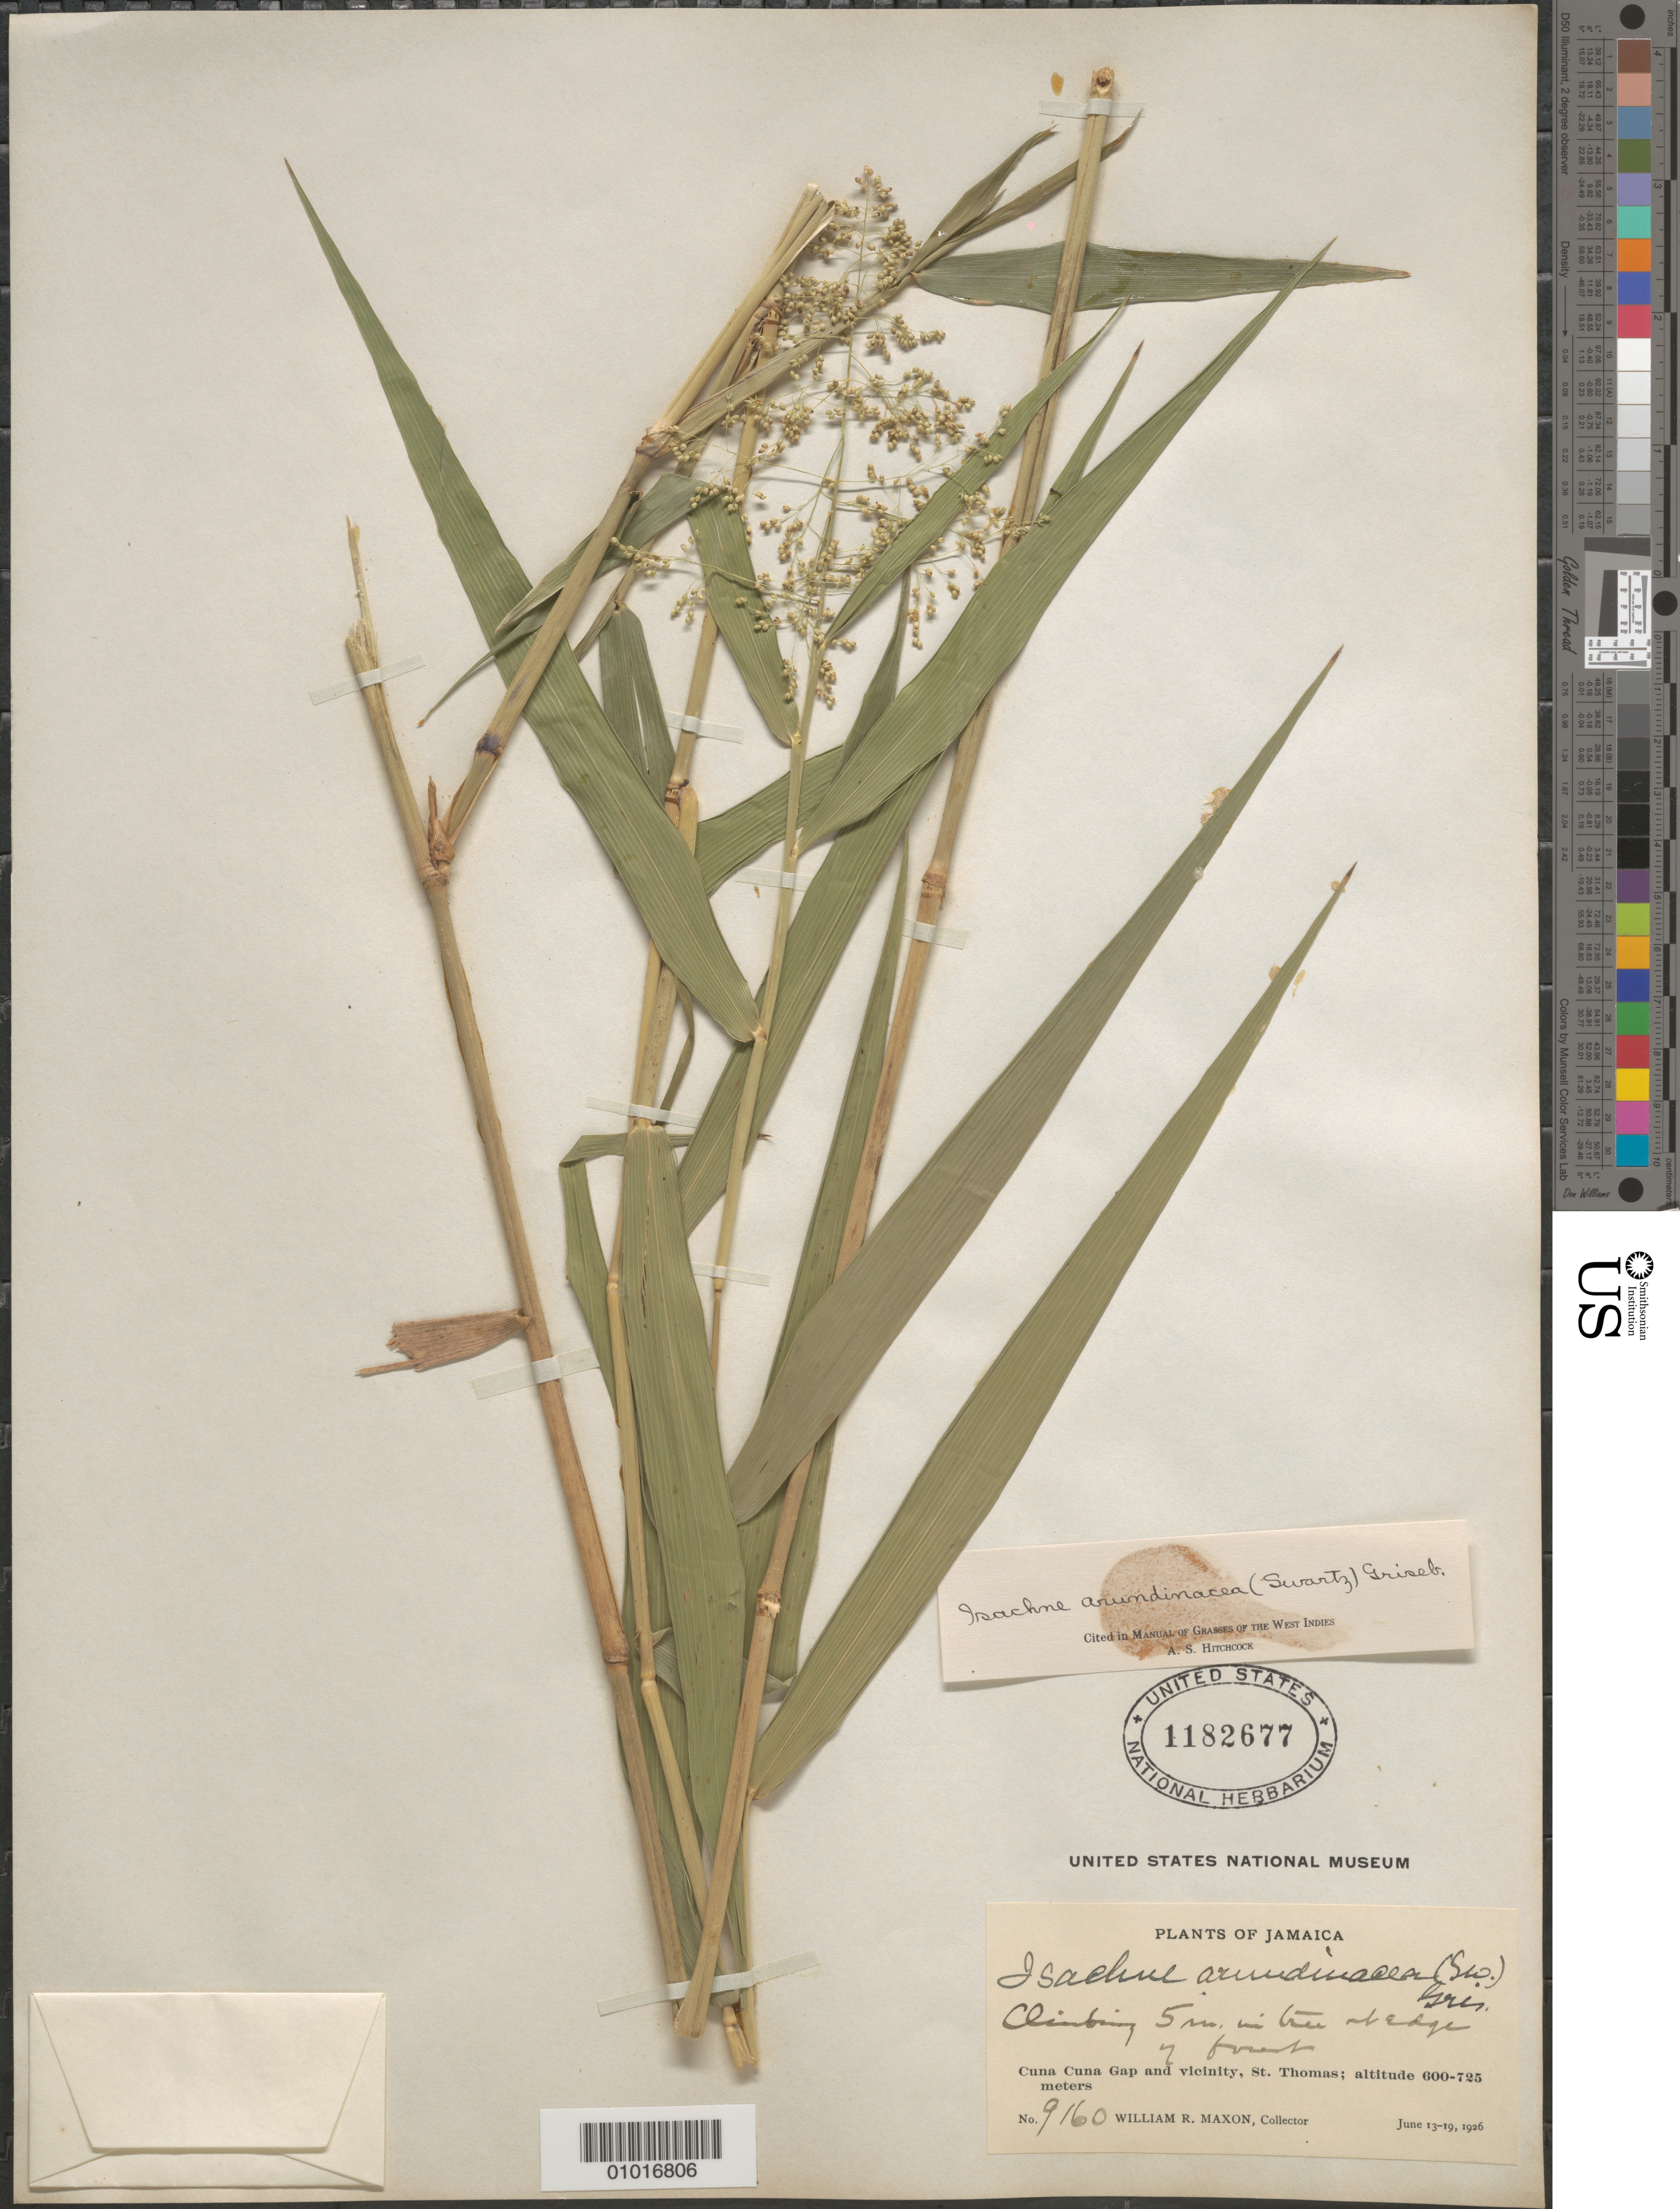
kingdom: Plantae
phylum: Tracheophyta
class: Liliopsida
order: Poales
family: Poaceae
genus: Isachne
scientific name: Isachne arundinacea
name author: (Sw.) Griseb.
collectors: W. R. Maxon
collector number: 9160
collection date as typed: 13 Jun 1926 to 19 Jun 1926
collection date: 1926-06-13/1926-06-19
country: Jamaica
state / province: Saint Thomas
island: Jamaica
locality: Cuna Cuna Gap and vicinity, St. Thomas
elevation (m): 600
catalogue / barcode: US 1182677